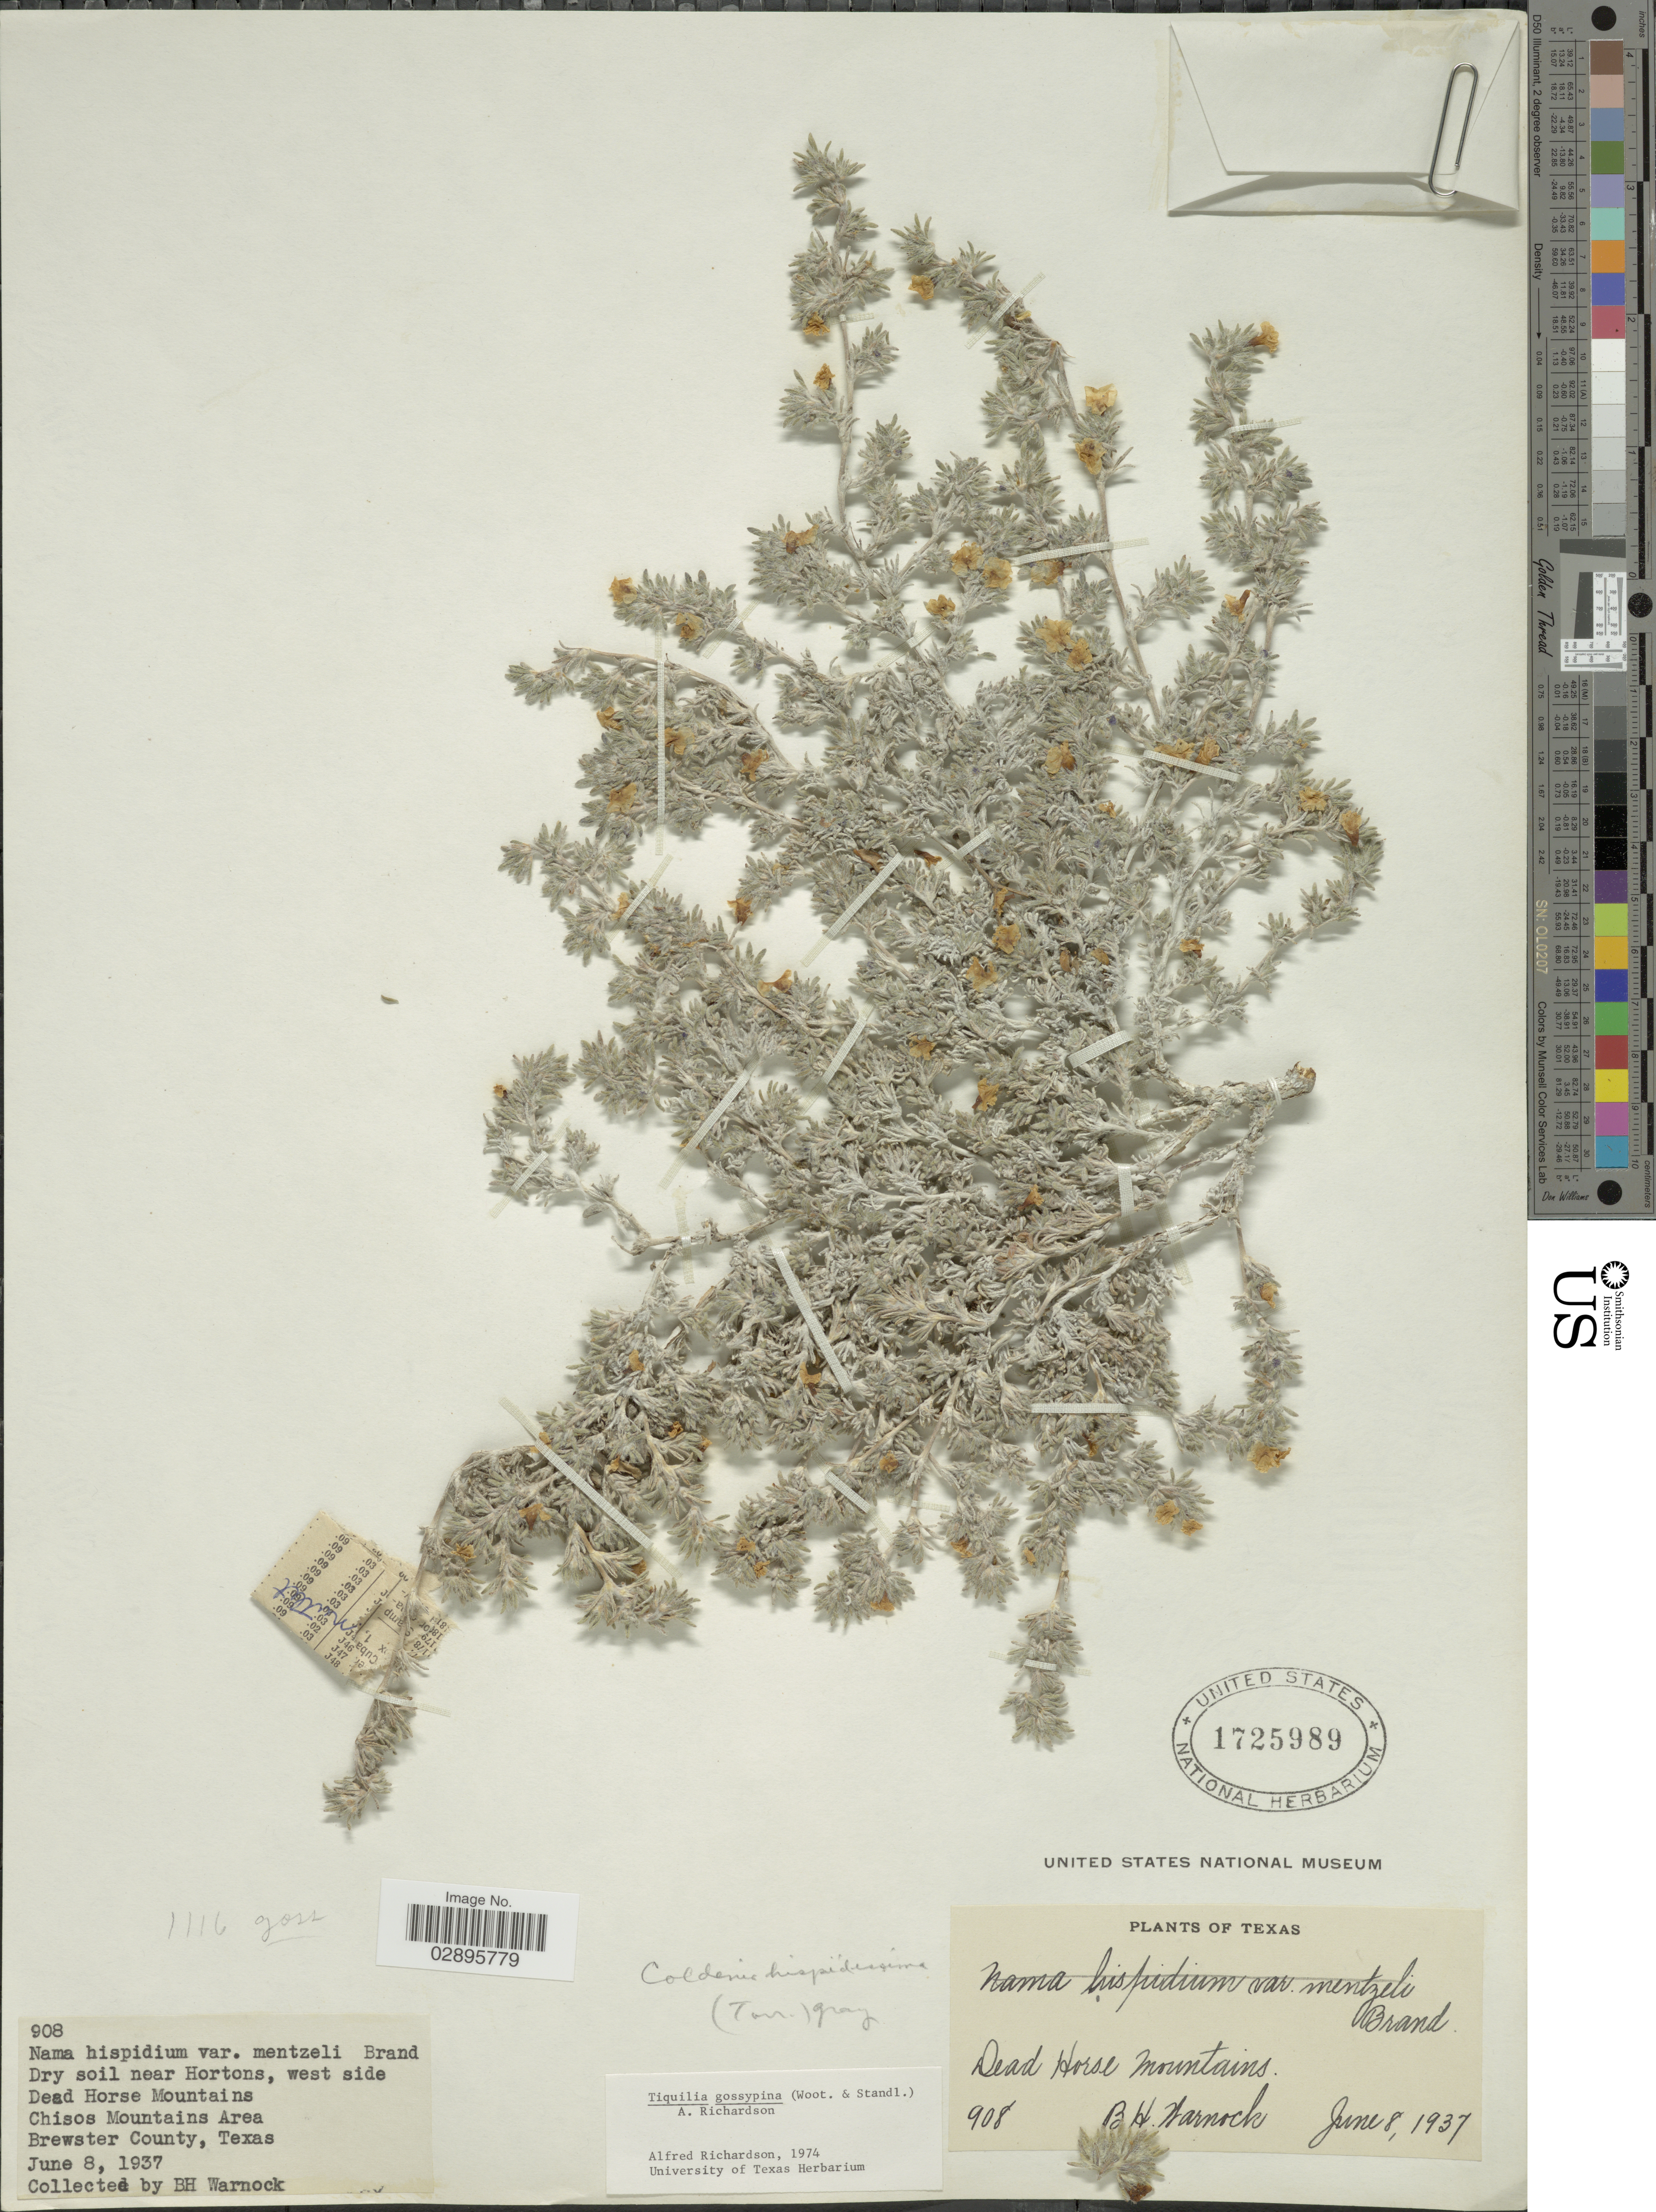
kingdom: Plantae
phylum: Tracheophyta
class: Magnoliopsida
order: Boraginales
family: Ehretiaceae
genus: Tiquilia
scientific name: Tiquilia gossypina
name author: (Wooton) A.T. Richardson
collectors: B. H. Warnock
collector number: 908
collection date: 1937-06-08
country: United States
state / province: Texas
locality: Dry soil near Hortons, west side Dead Horse Mountains. Chisos Mountains Area, Brewster County.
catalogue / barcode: US 1725989